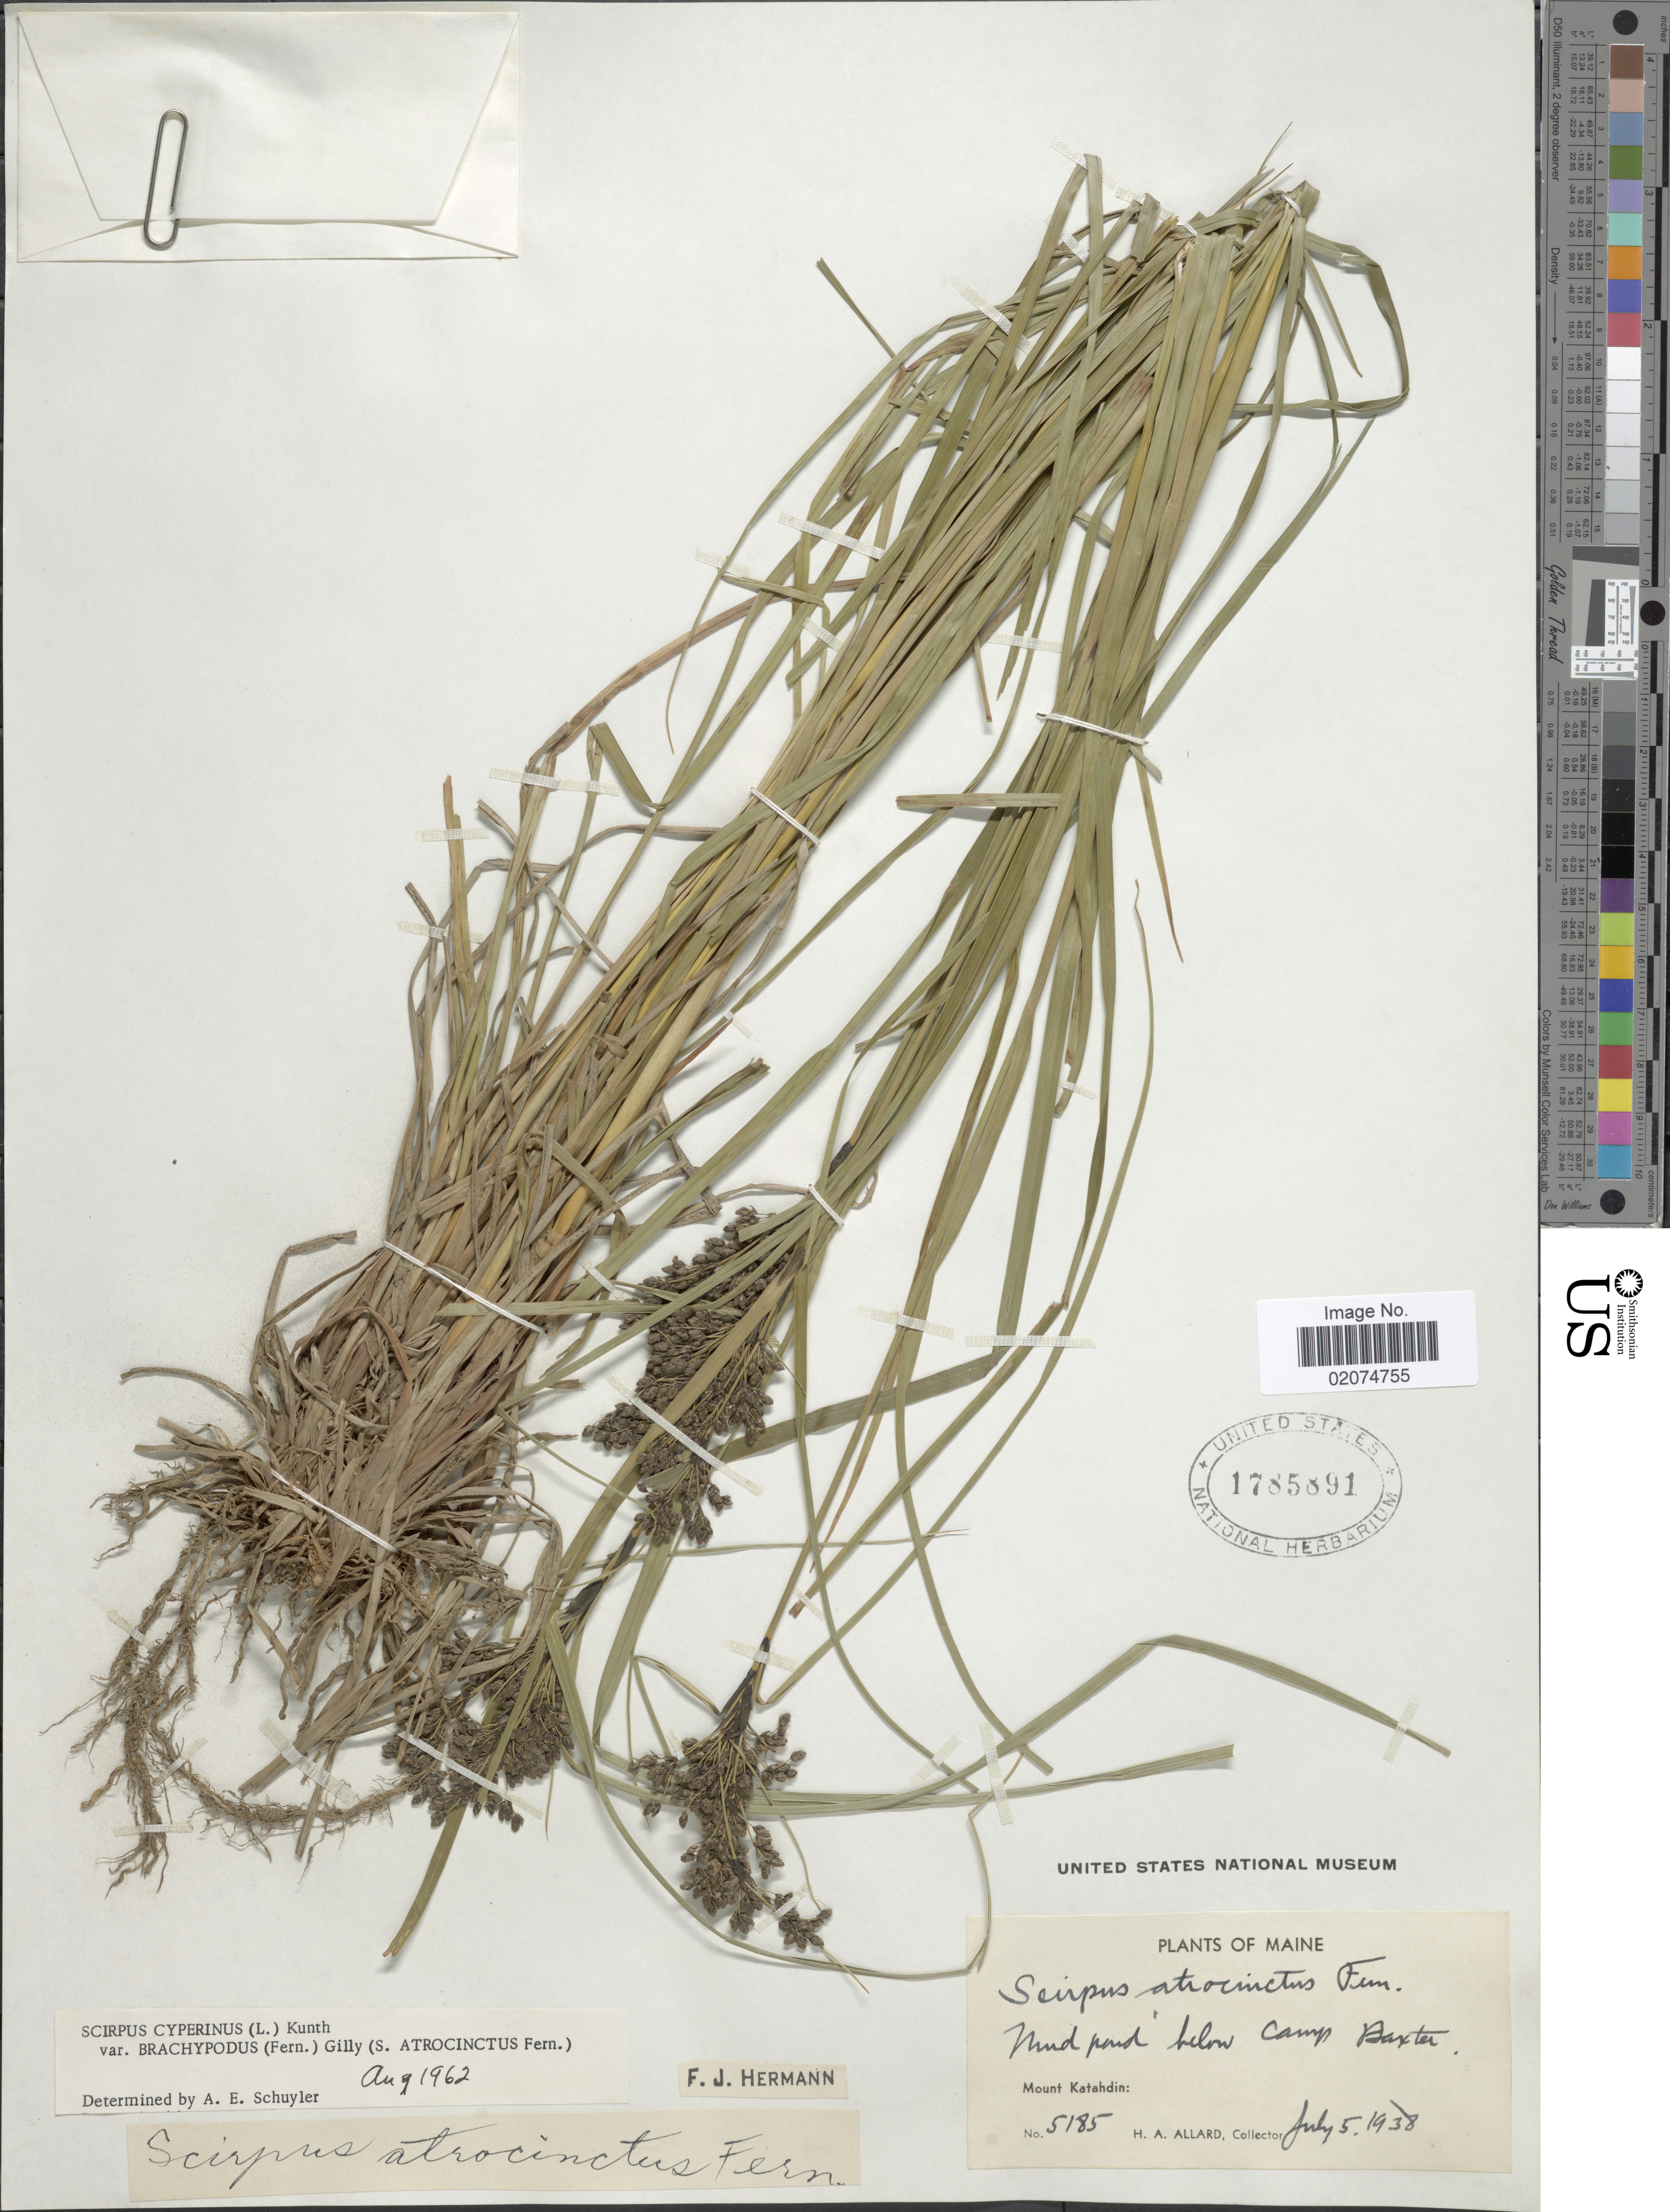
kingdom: Plantae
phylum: Tracheophyta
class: Liliopsida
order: Poales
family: Cyperaceae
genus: Scirpus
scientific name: Scirpus atrocinctus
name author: Fernald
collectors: H. A. Allard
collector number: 5185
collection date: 1938-07-05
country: United States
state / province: Maine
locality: Below Camp Baxter, Mount Katahdin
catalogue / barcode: US 1785891